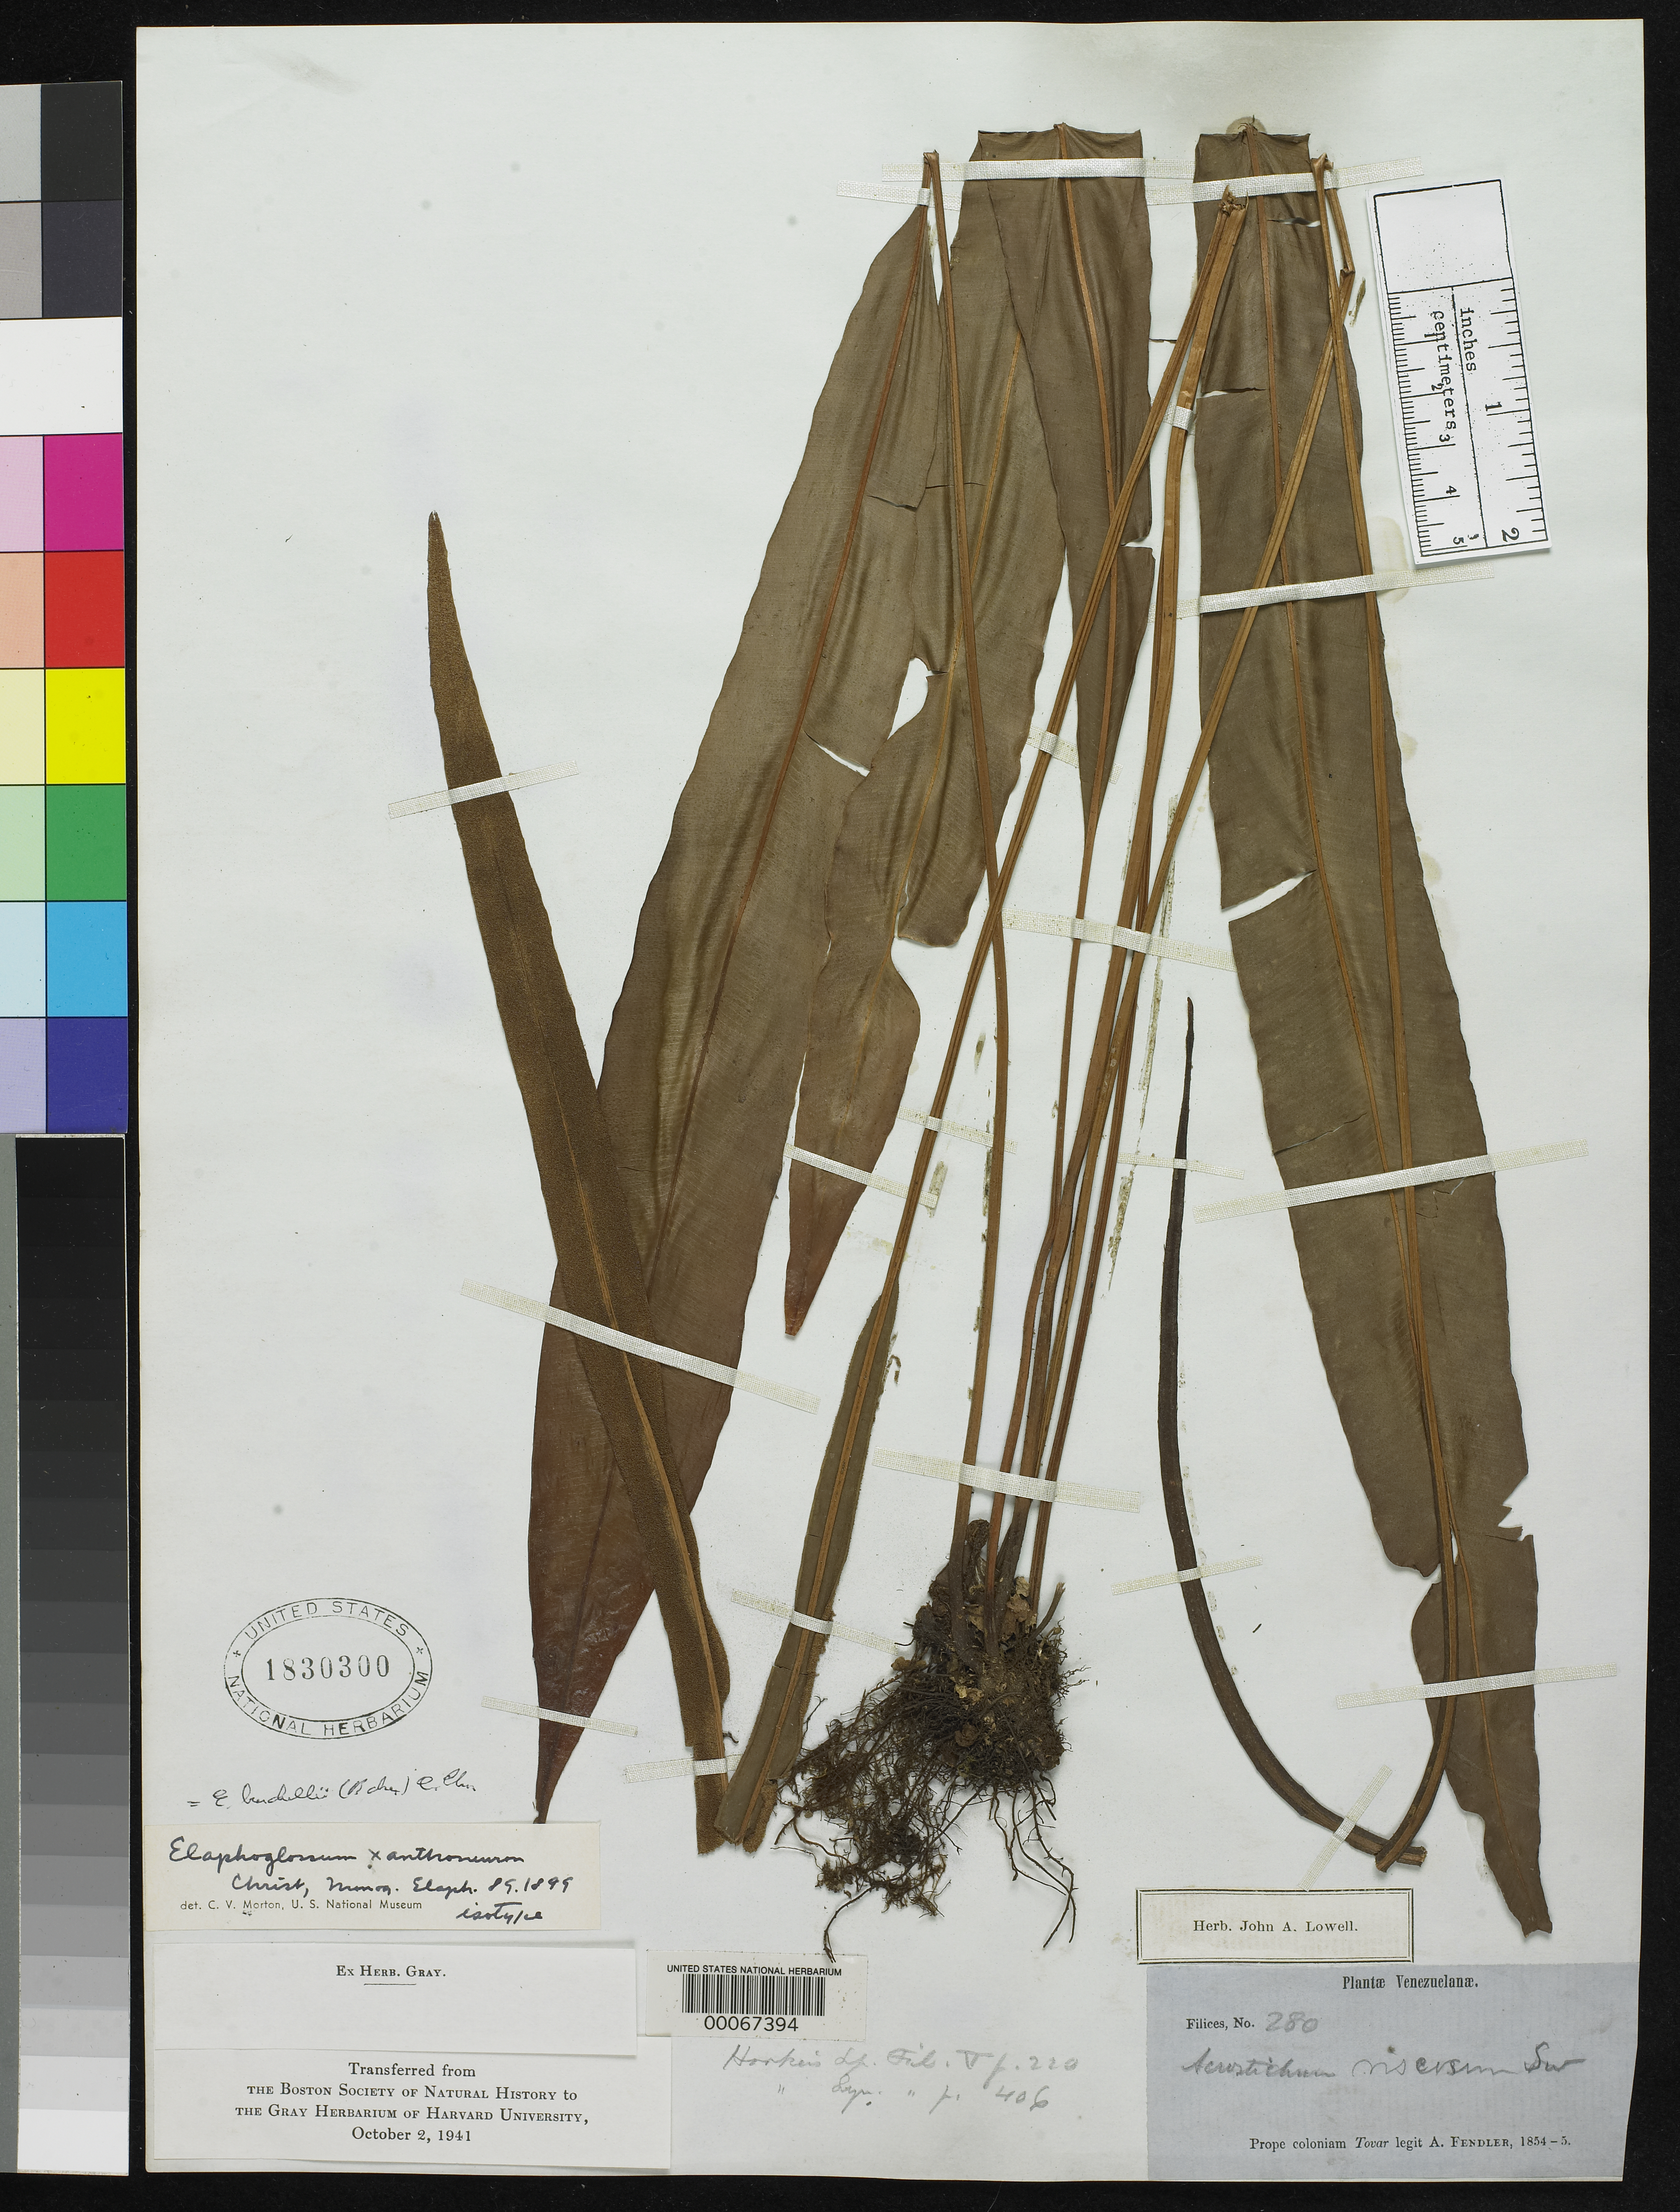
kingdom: Plantae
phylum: Tracheophyta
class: Polypodiopsida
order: Polypodiales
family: Dryopteridaceae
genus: Elaphoglossum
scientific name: Elaphoglossum xanthoneuron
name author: Christ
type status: Type Collection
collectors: A. Fendler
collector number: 280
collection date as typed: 1854 to -- --- 1855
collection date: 1854/1855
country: Venezuela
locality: Prope Coloniam Tovar.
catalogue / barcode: US 1830300